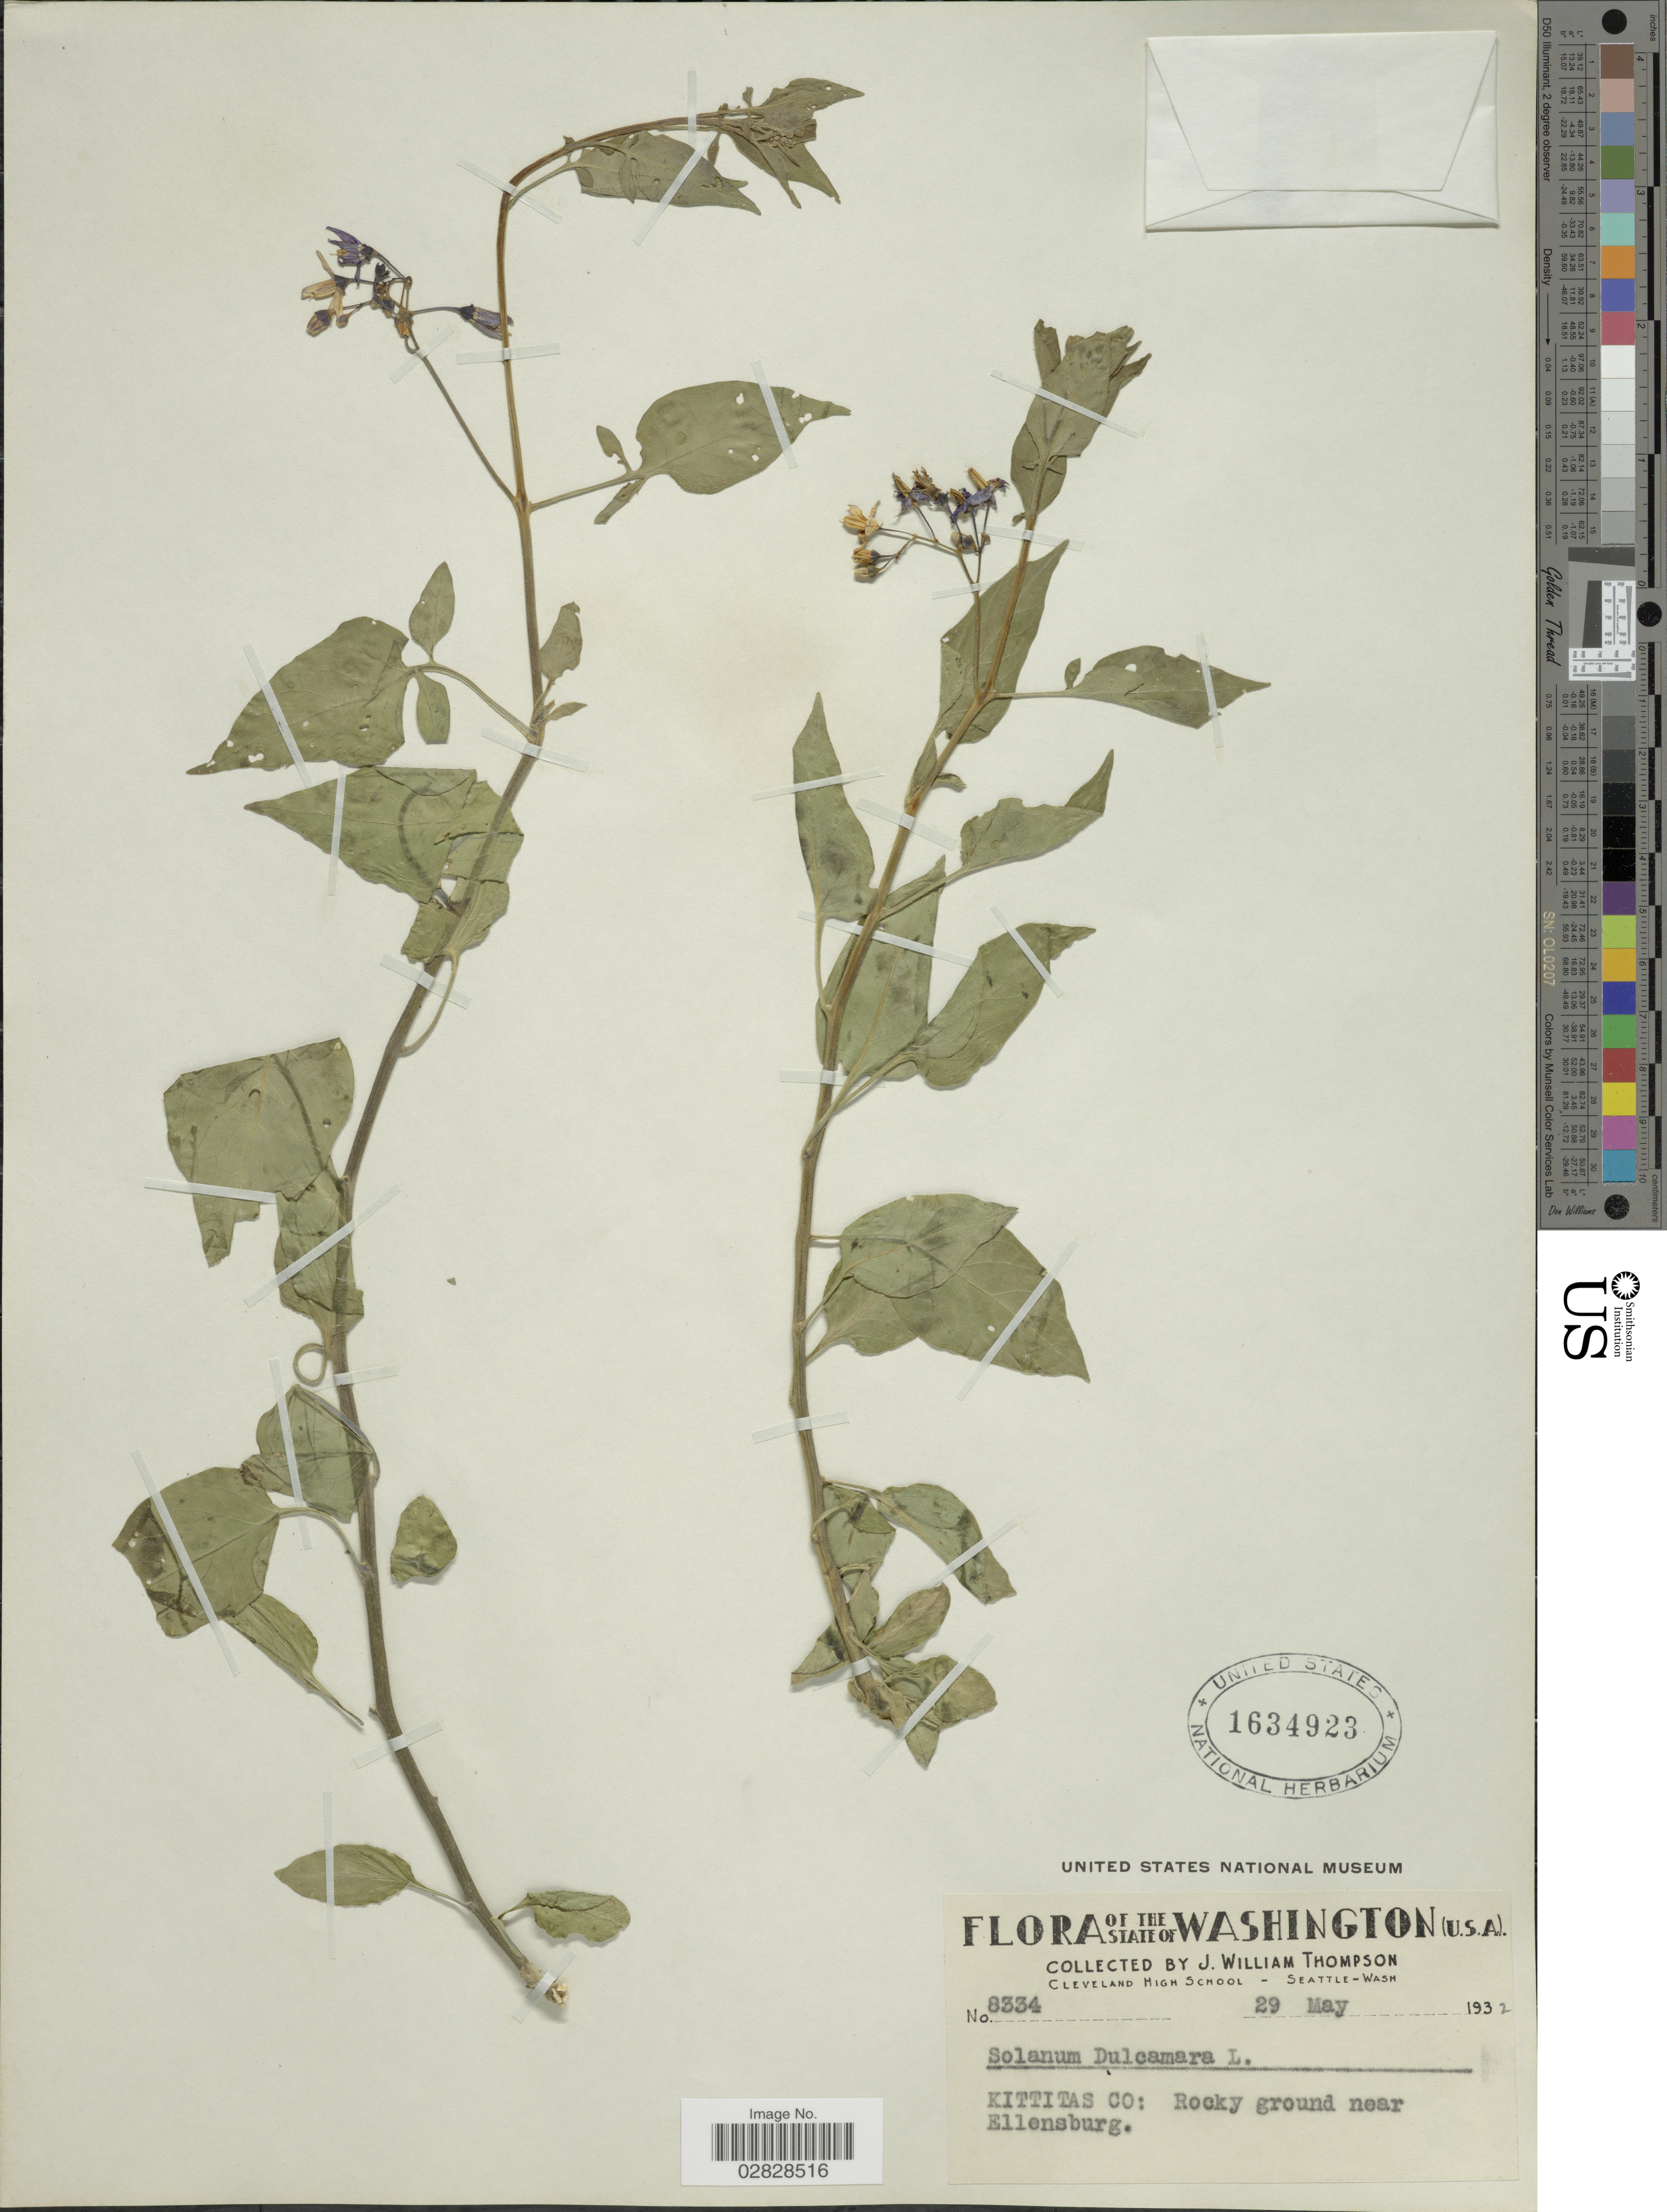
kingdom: Plantae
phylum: Tracheophyta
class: Magnoliopsida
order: Solanales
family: Solanaceae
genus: Solanum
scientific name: Solanum dulcamara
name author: L.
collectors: J. W. Thompson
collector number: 8334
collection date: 1932-05-29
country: United States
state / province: Washington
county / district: Kittitas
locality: Kittitas Co: Rocky ground near Ellensburg.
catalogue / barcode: US 1634923